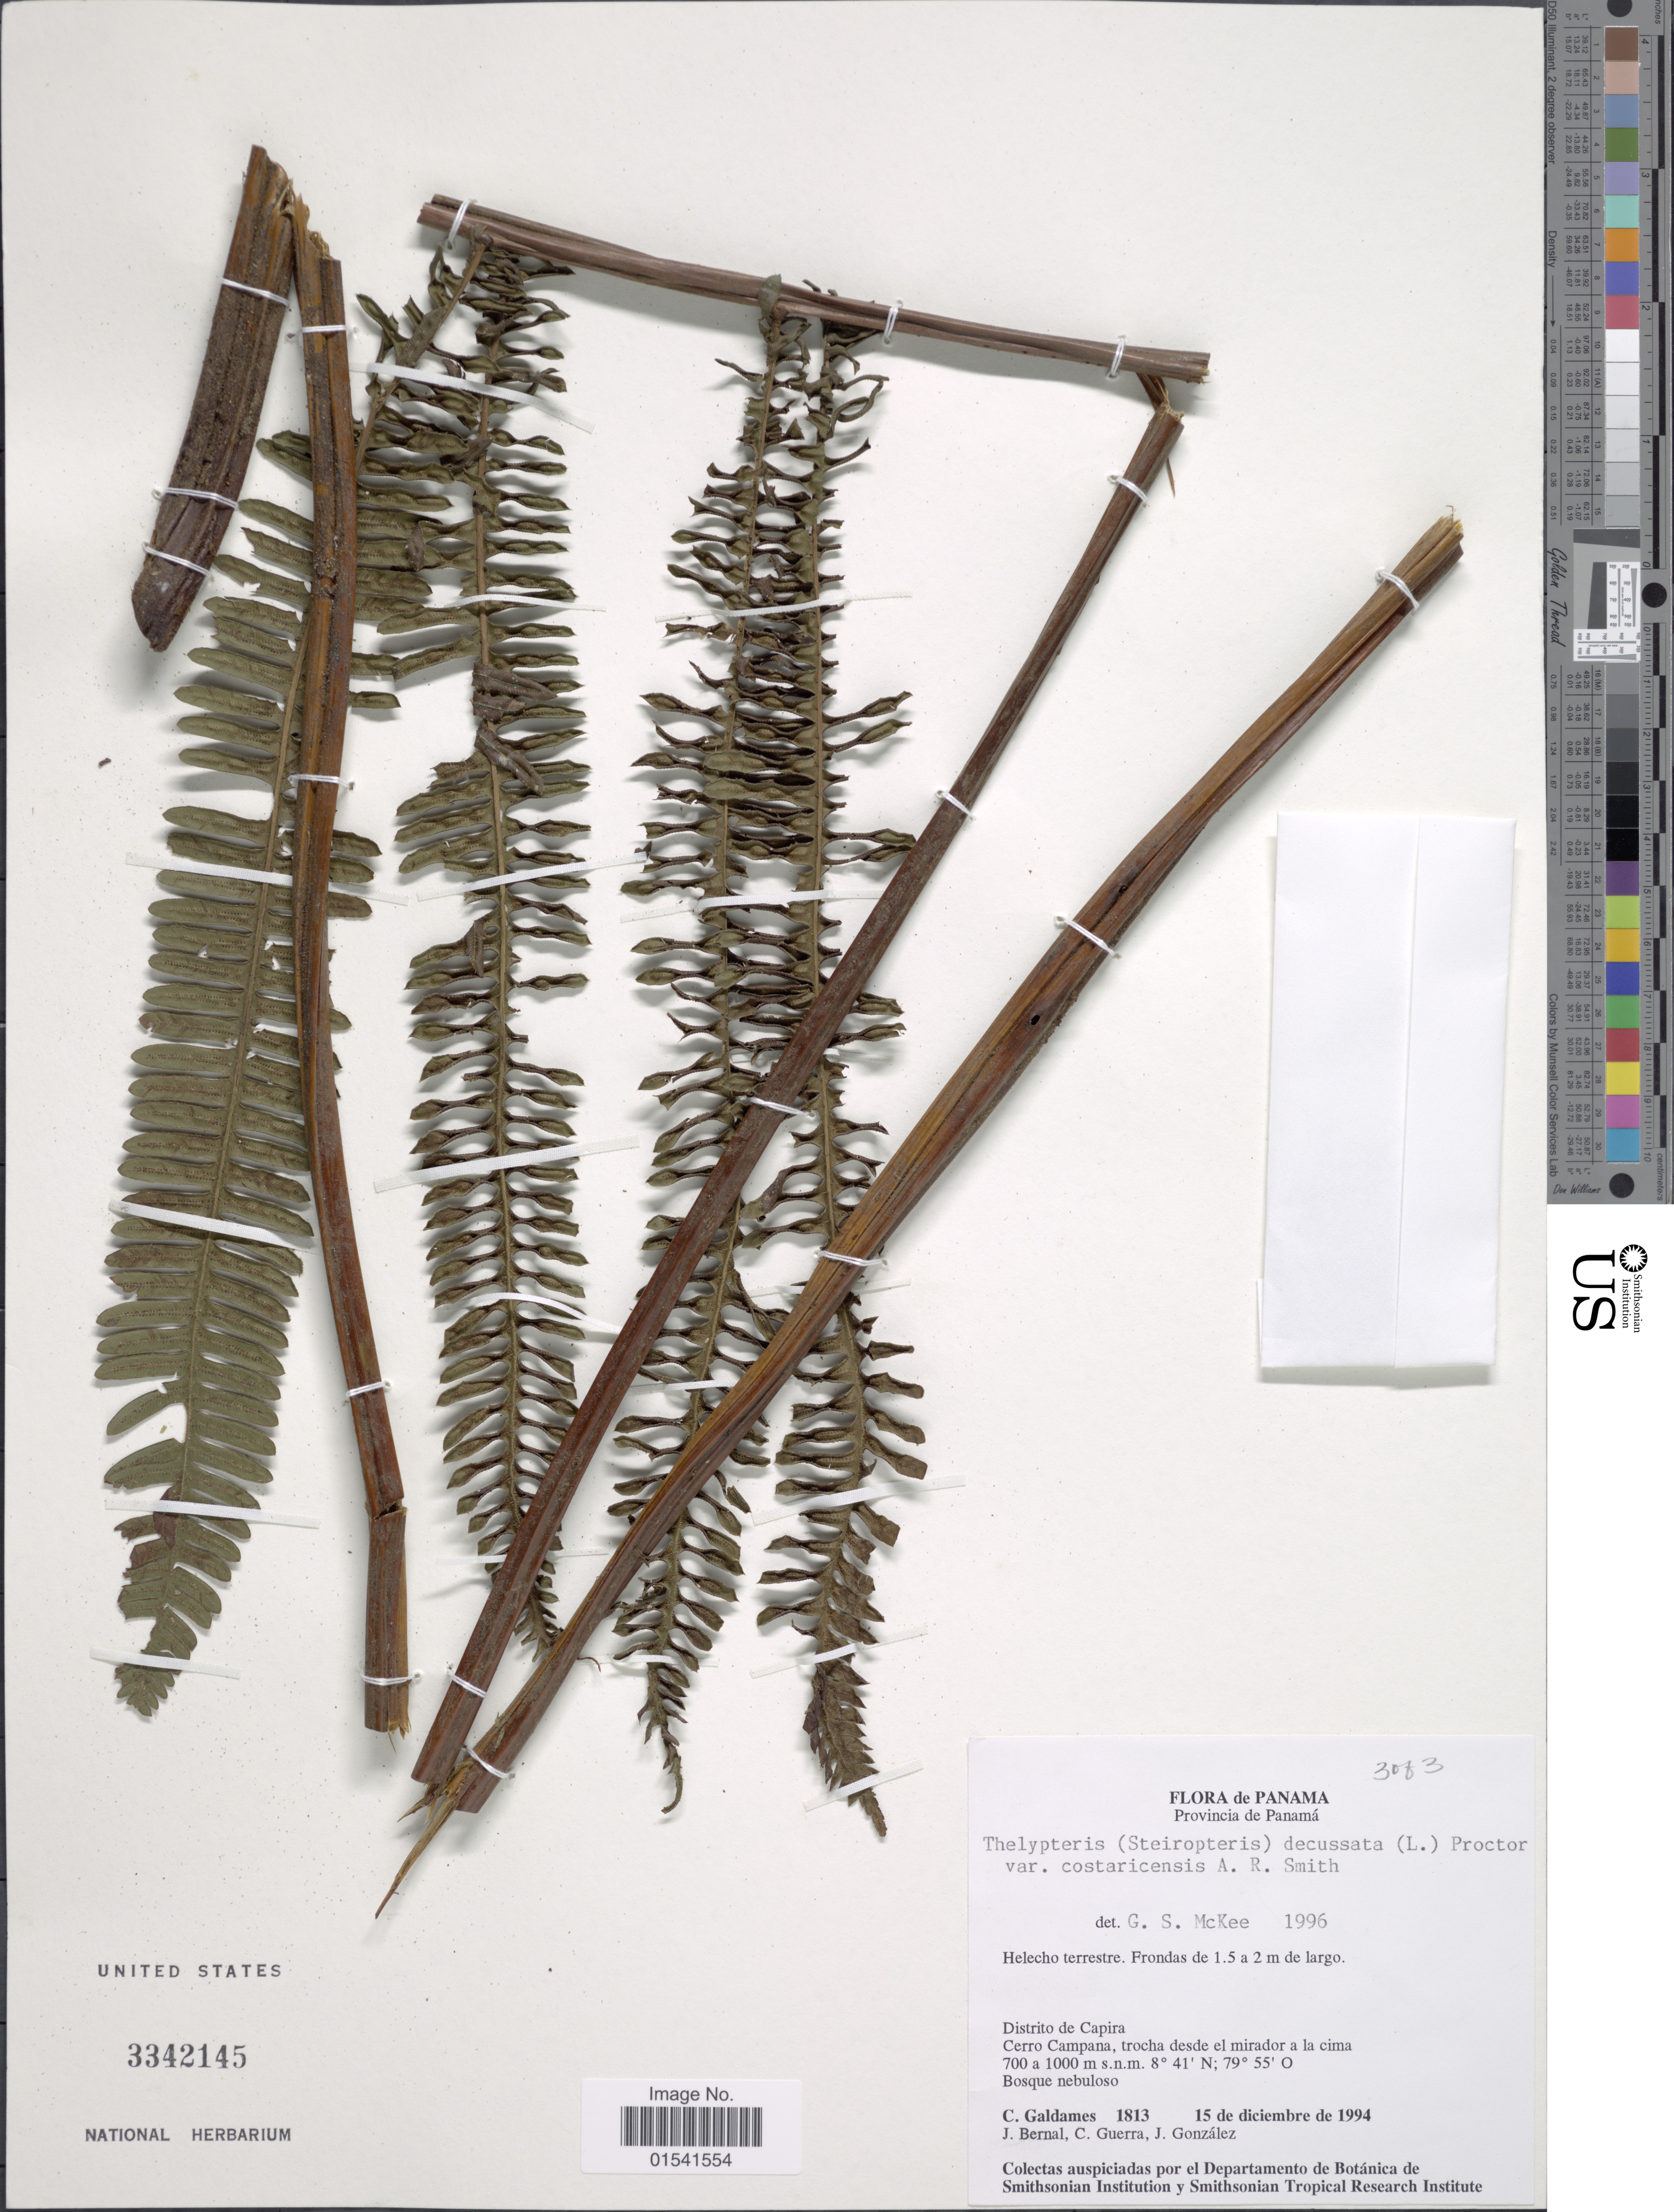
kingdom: Plantae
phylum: Tracheophyta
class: Polypodiopsida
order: Polypodiales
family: Thelypteridaceae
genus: Steiropteris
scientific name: Steiropteris decussata (L.) comb. nov., ined. 2015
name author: (L.)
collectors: C. Galdames, J. Bernal, C. Guerra & J. González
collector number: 1813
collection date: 1994-12-15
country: Panama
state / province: Panamá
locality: Distrito de Capira, Cerro Campana, trocha desde el mirador a la cima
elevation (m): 700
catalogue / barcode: US 3342145